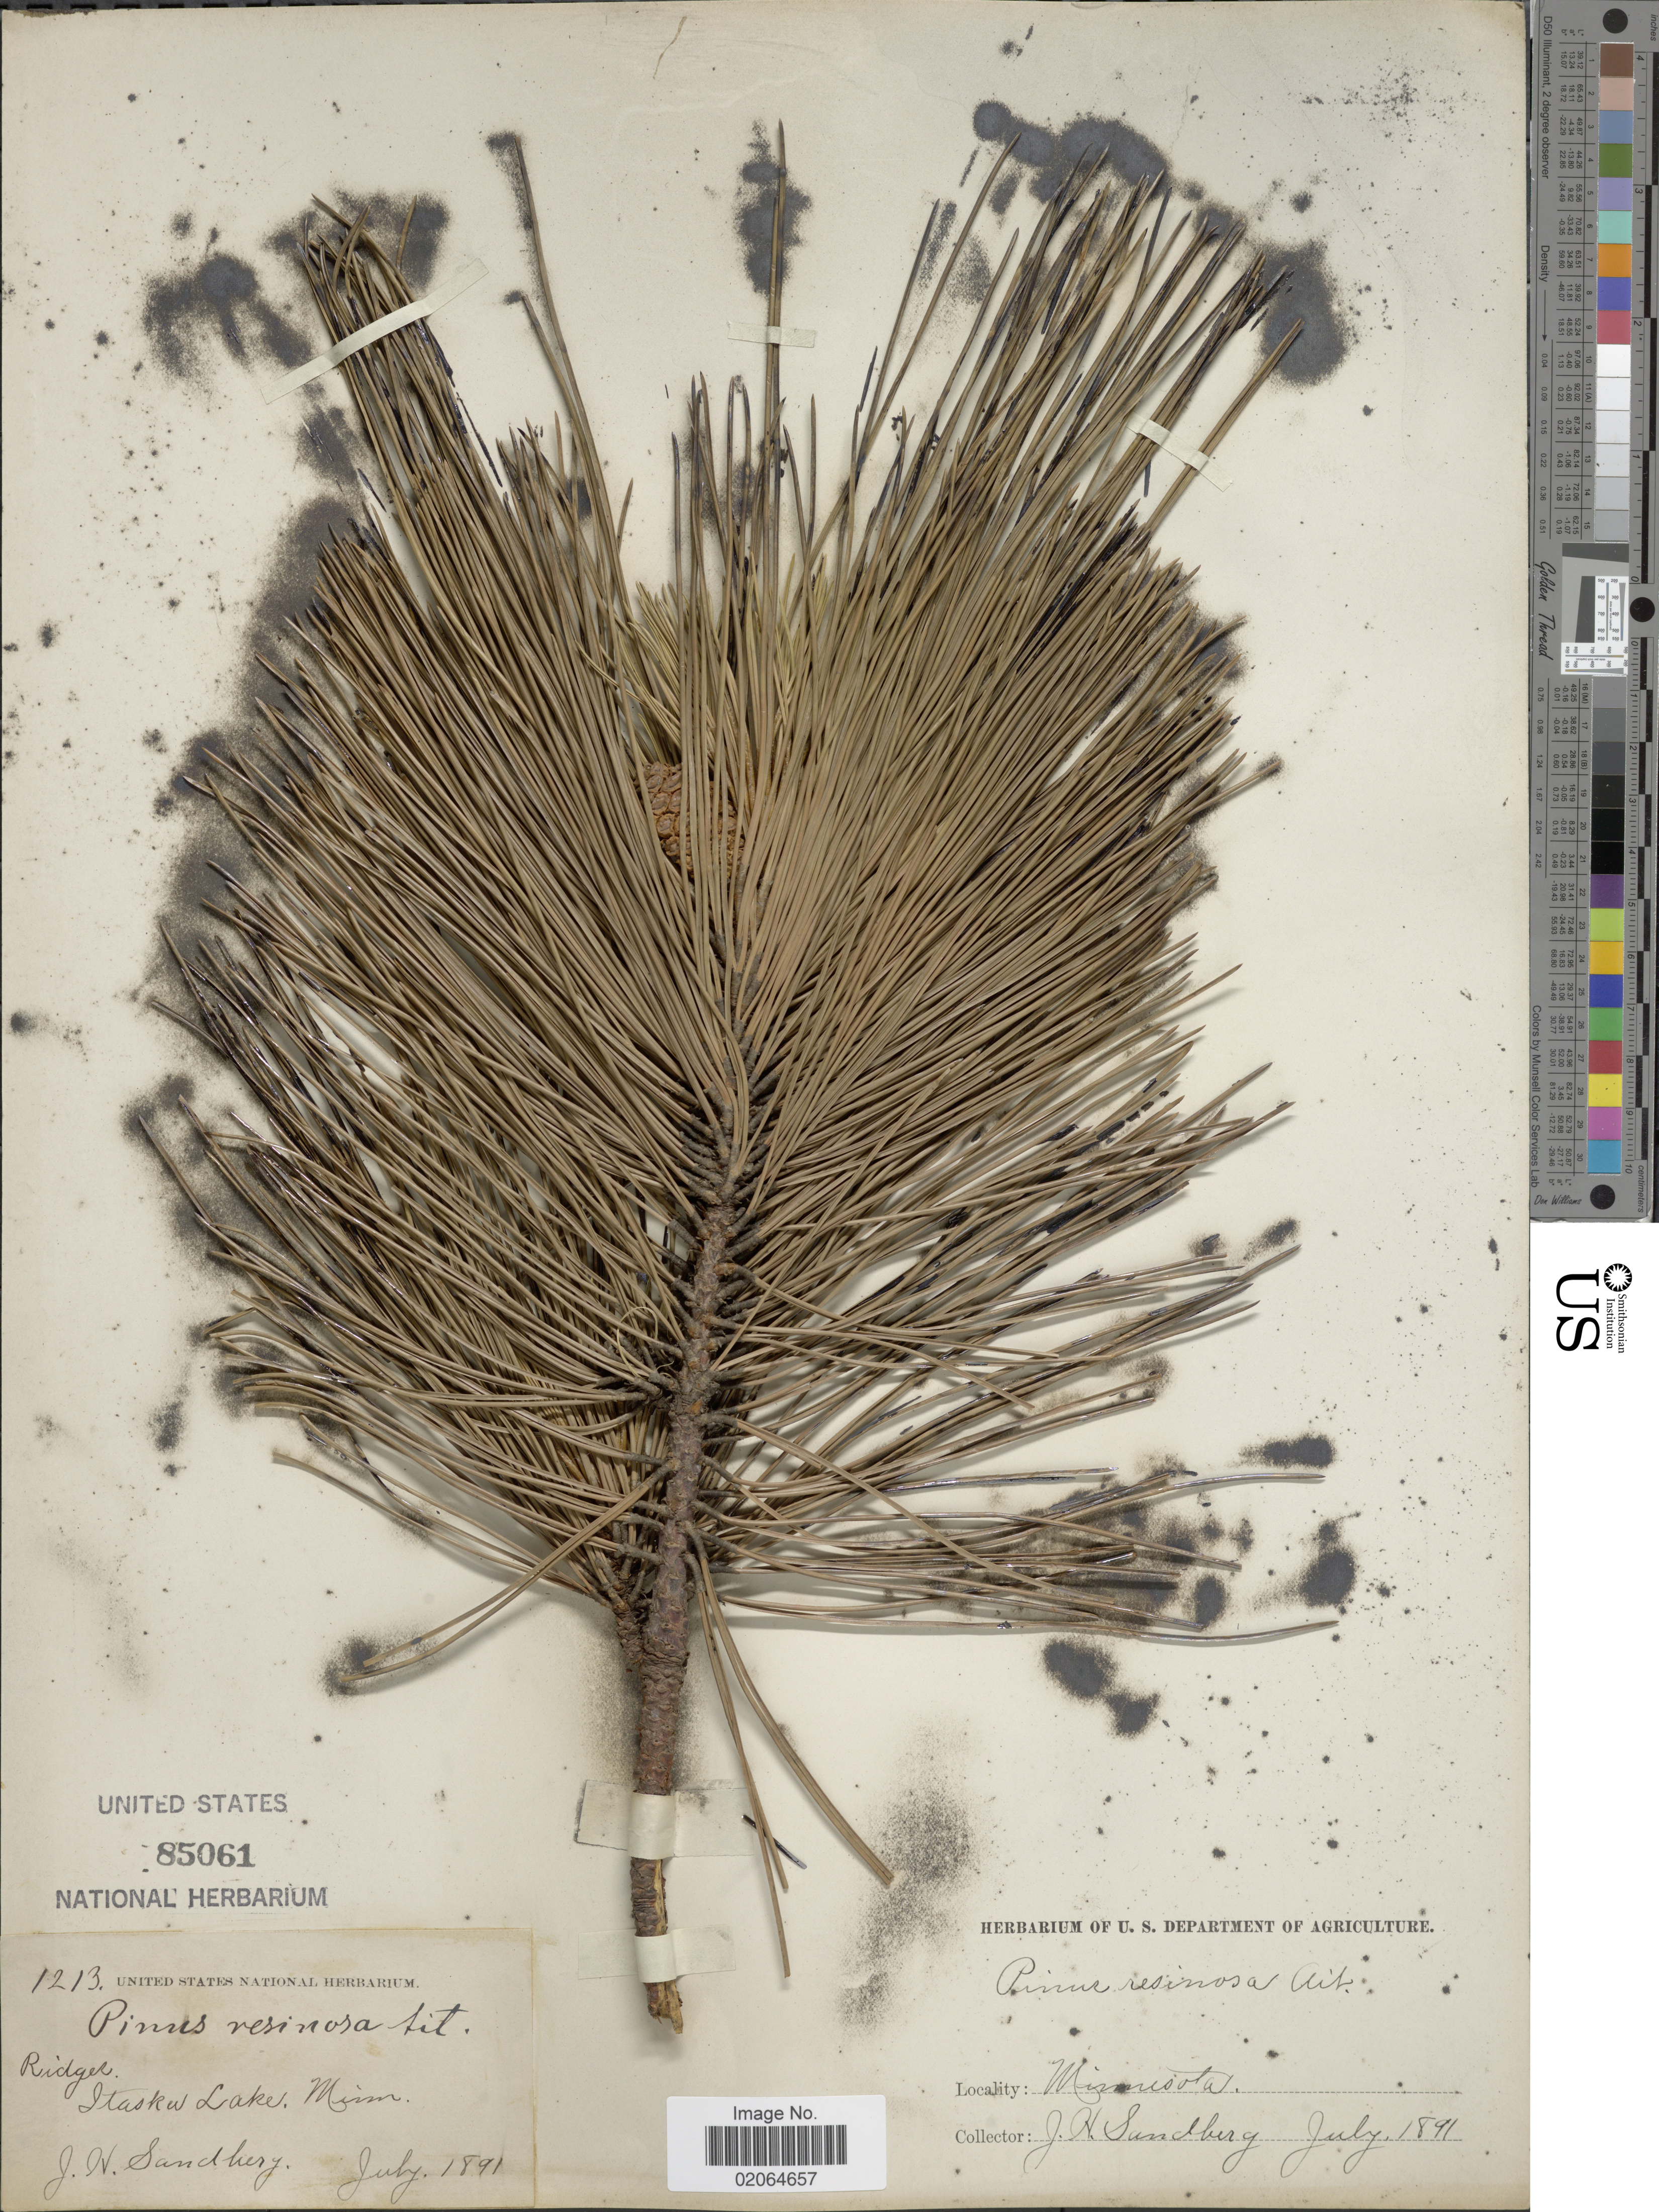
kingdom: Plantae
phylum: Tracheophyta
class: Pinopsida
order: Pinales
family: Pinaceae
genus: Pinus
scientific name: Pinus resinosa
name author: Aiton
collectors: J. H. Sandberg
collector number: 1213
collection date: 1891-07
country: United States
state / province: Minnesota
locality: Itasca Lake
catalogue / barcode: US 85061